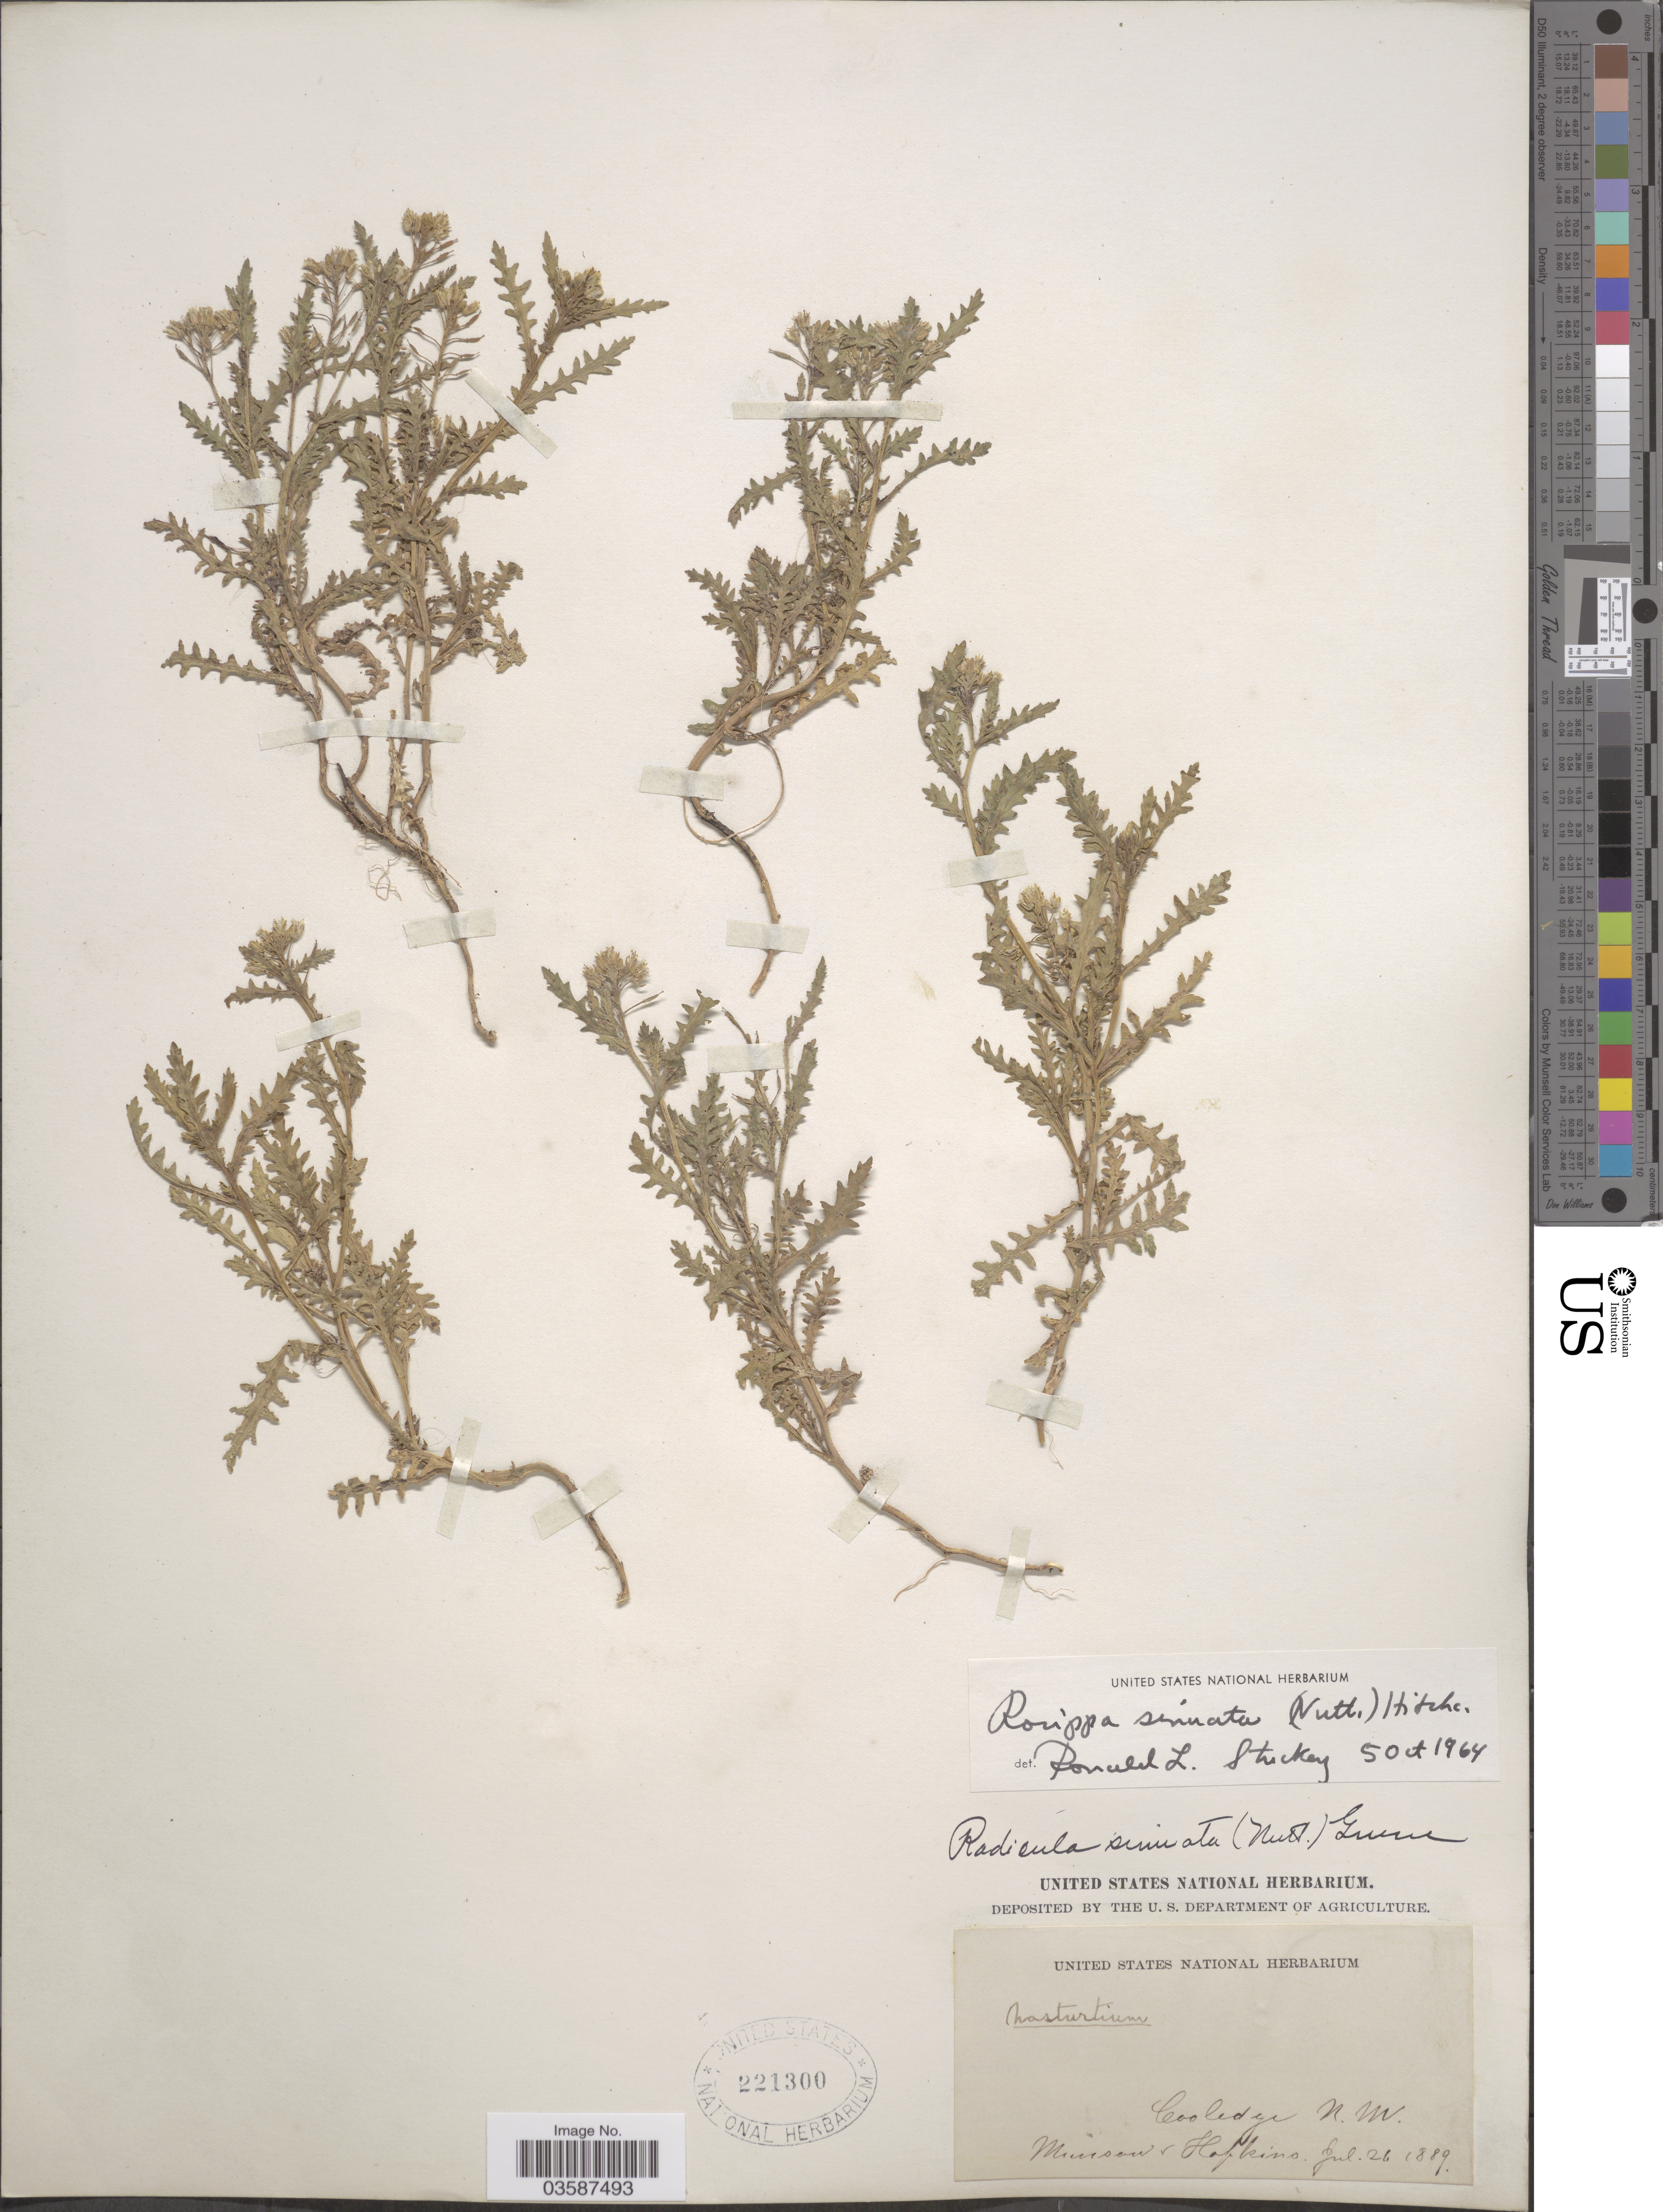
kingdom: Plantae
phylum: Tracheophyta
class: Magnoliopsida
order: Brassicales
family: Brassicaceae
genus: Rorippa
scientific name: Rorippa sinuata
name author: (Nutt.) Hitchc.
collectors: M. Hopkins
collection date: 1889-07-26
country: United States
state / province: New Mexico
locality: Cooledge.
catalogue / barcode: US 221300